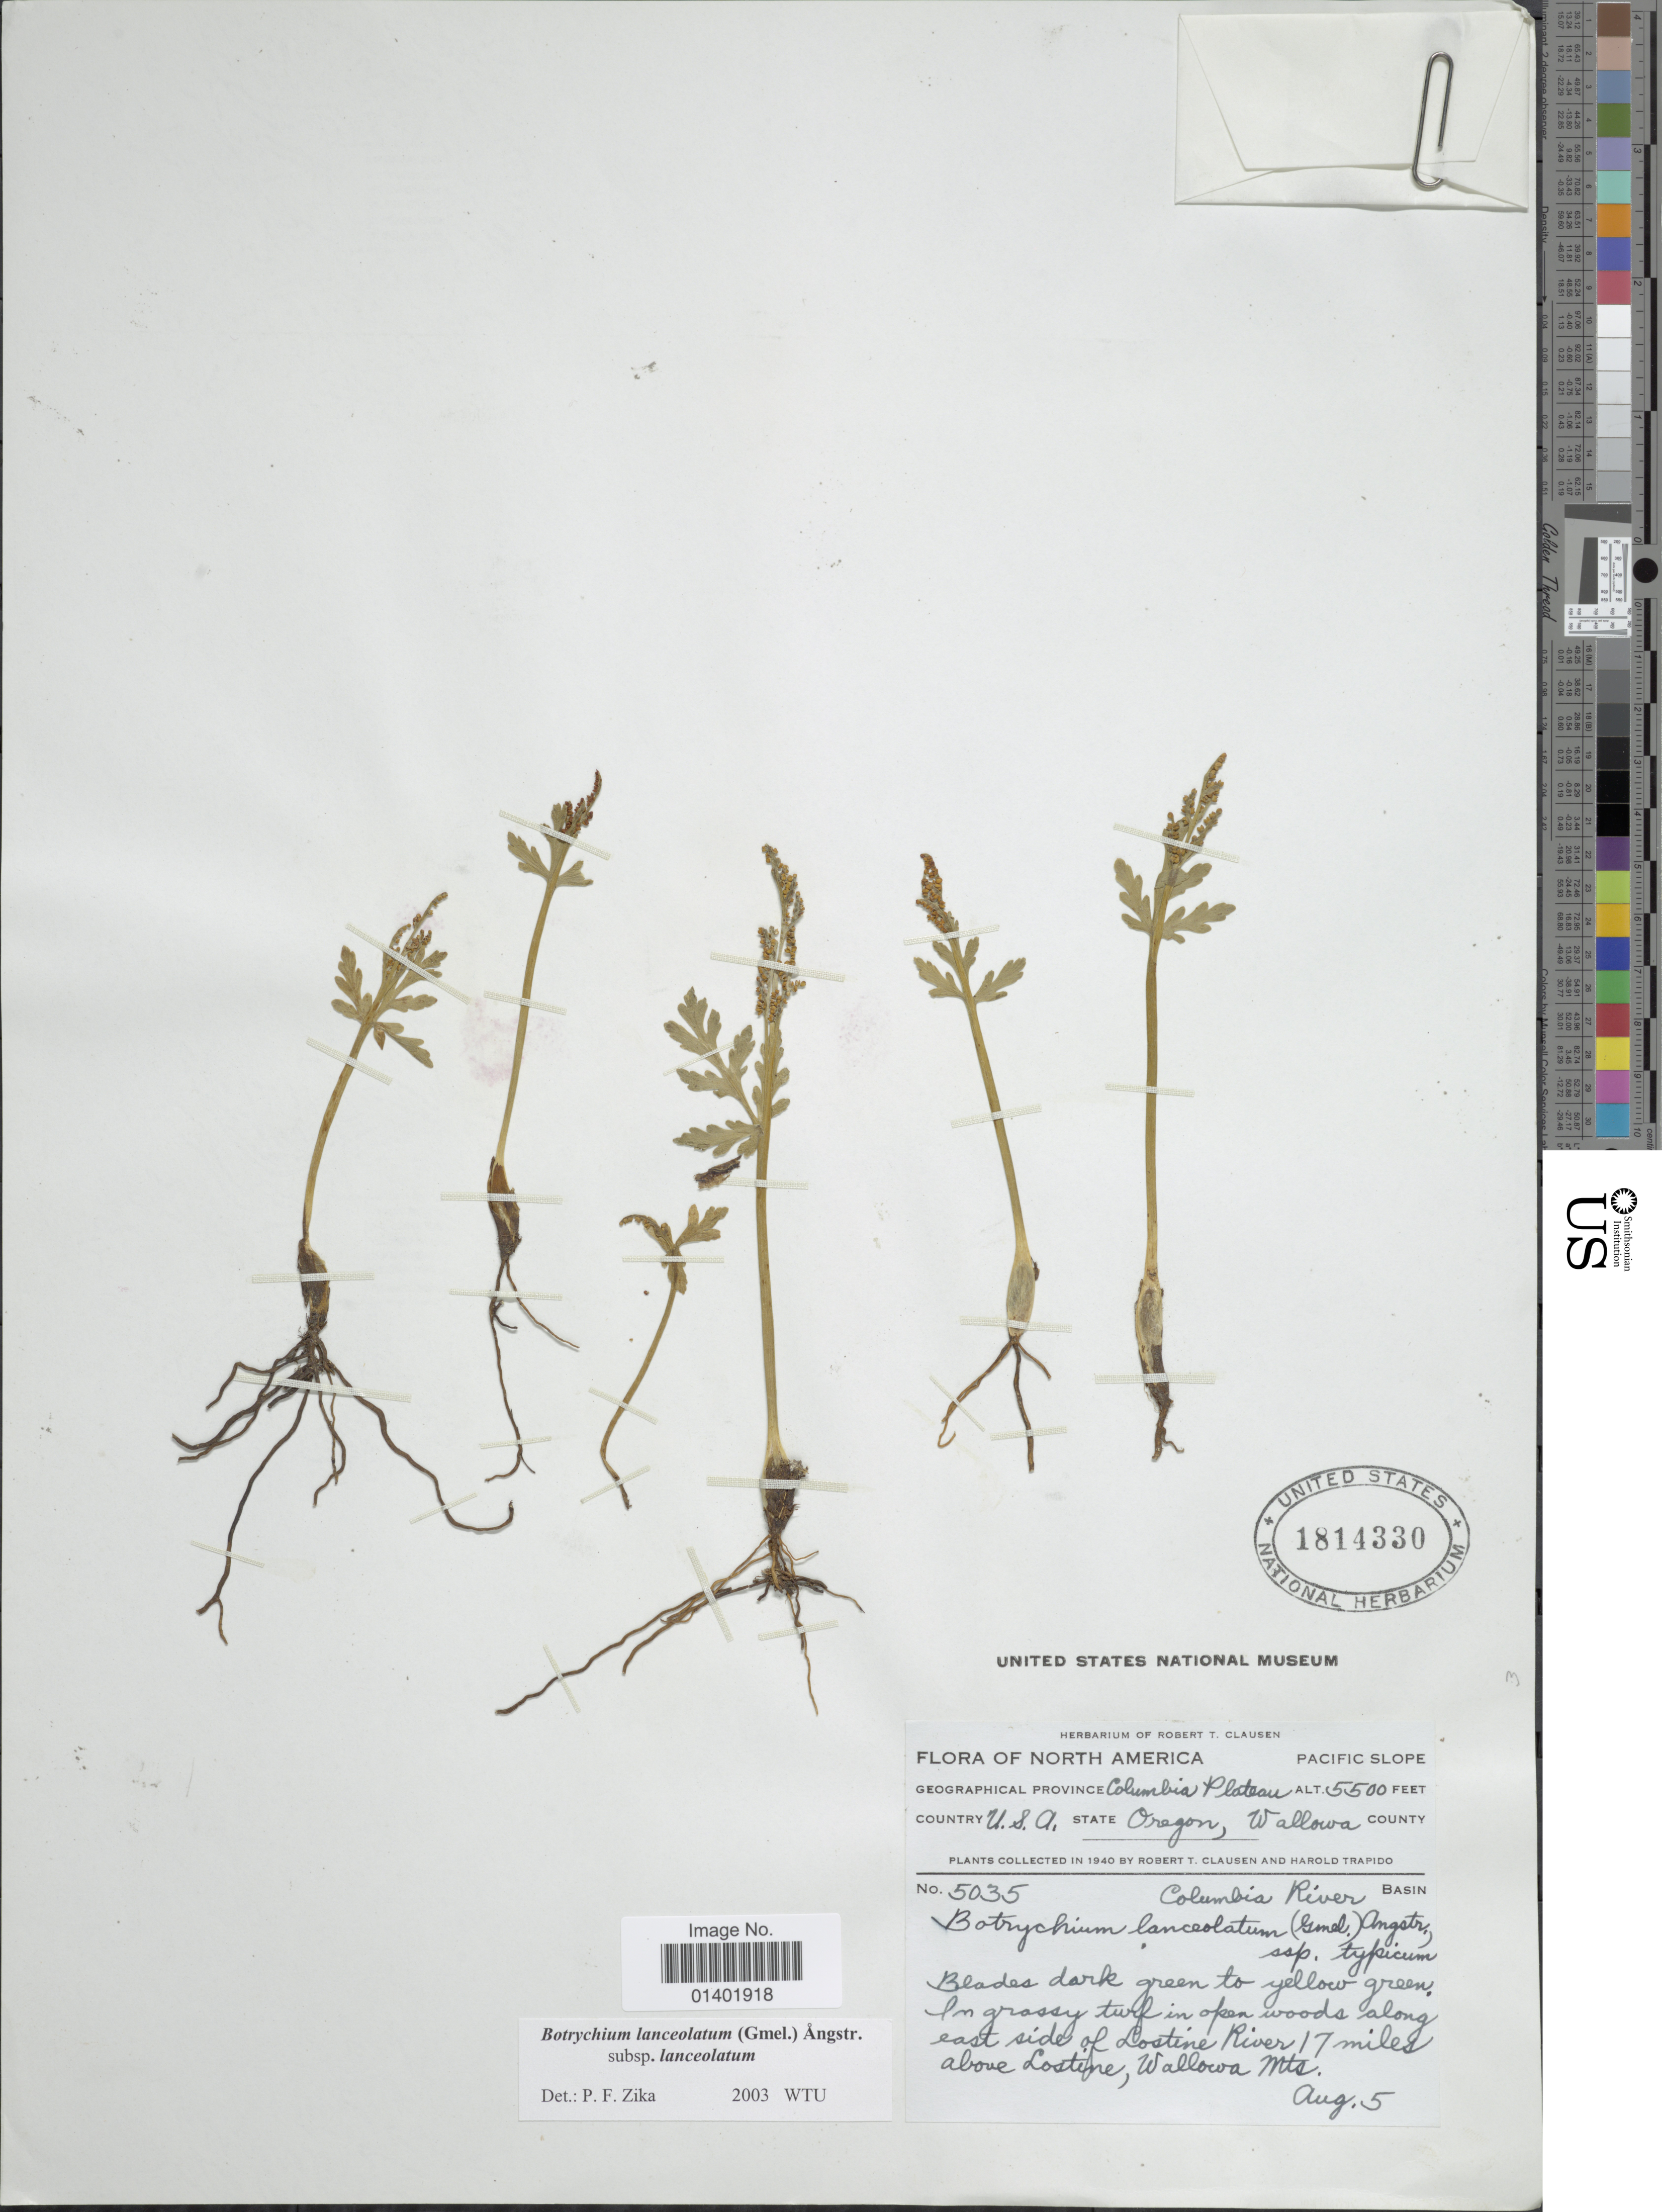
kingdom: Plantae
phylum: Tracheophyta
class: Polypodiopsida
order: Ophioglossales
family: Ophioglossaceae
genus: Botrychium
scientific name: Botrychium lanceolatum subsp. lanceolatum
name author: (S.G. Gmel.) Ångstr.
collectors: R. T. Clausen & H. Trapido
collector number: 5035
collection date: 1940-08-05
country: United States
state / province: Oregon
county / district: Wallowa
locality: Columbia Plateau, Wallowa County, in grassy turf in open woods along east side of Lostine River 17 miles above Lostine, Wallowa Mts.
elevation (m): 1676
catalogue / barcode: US 1814330